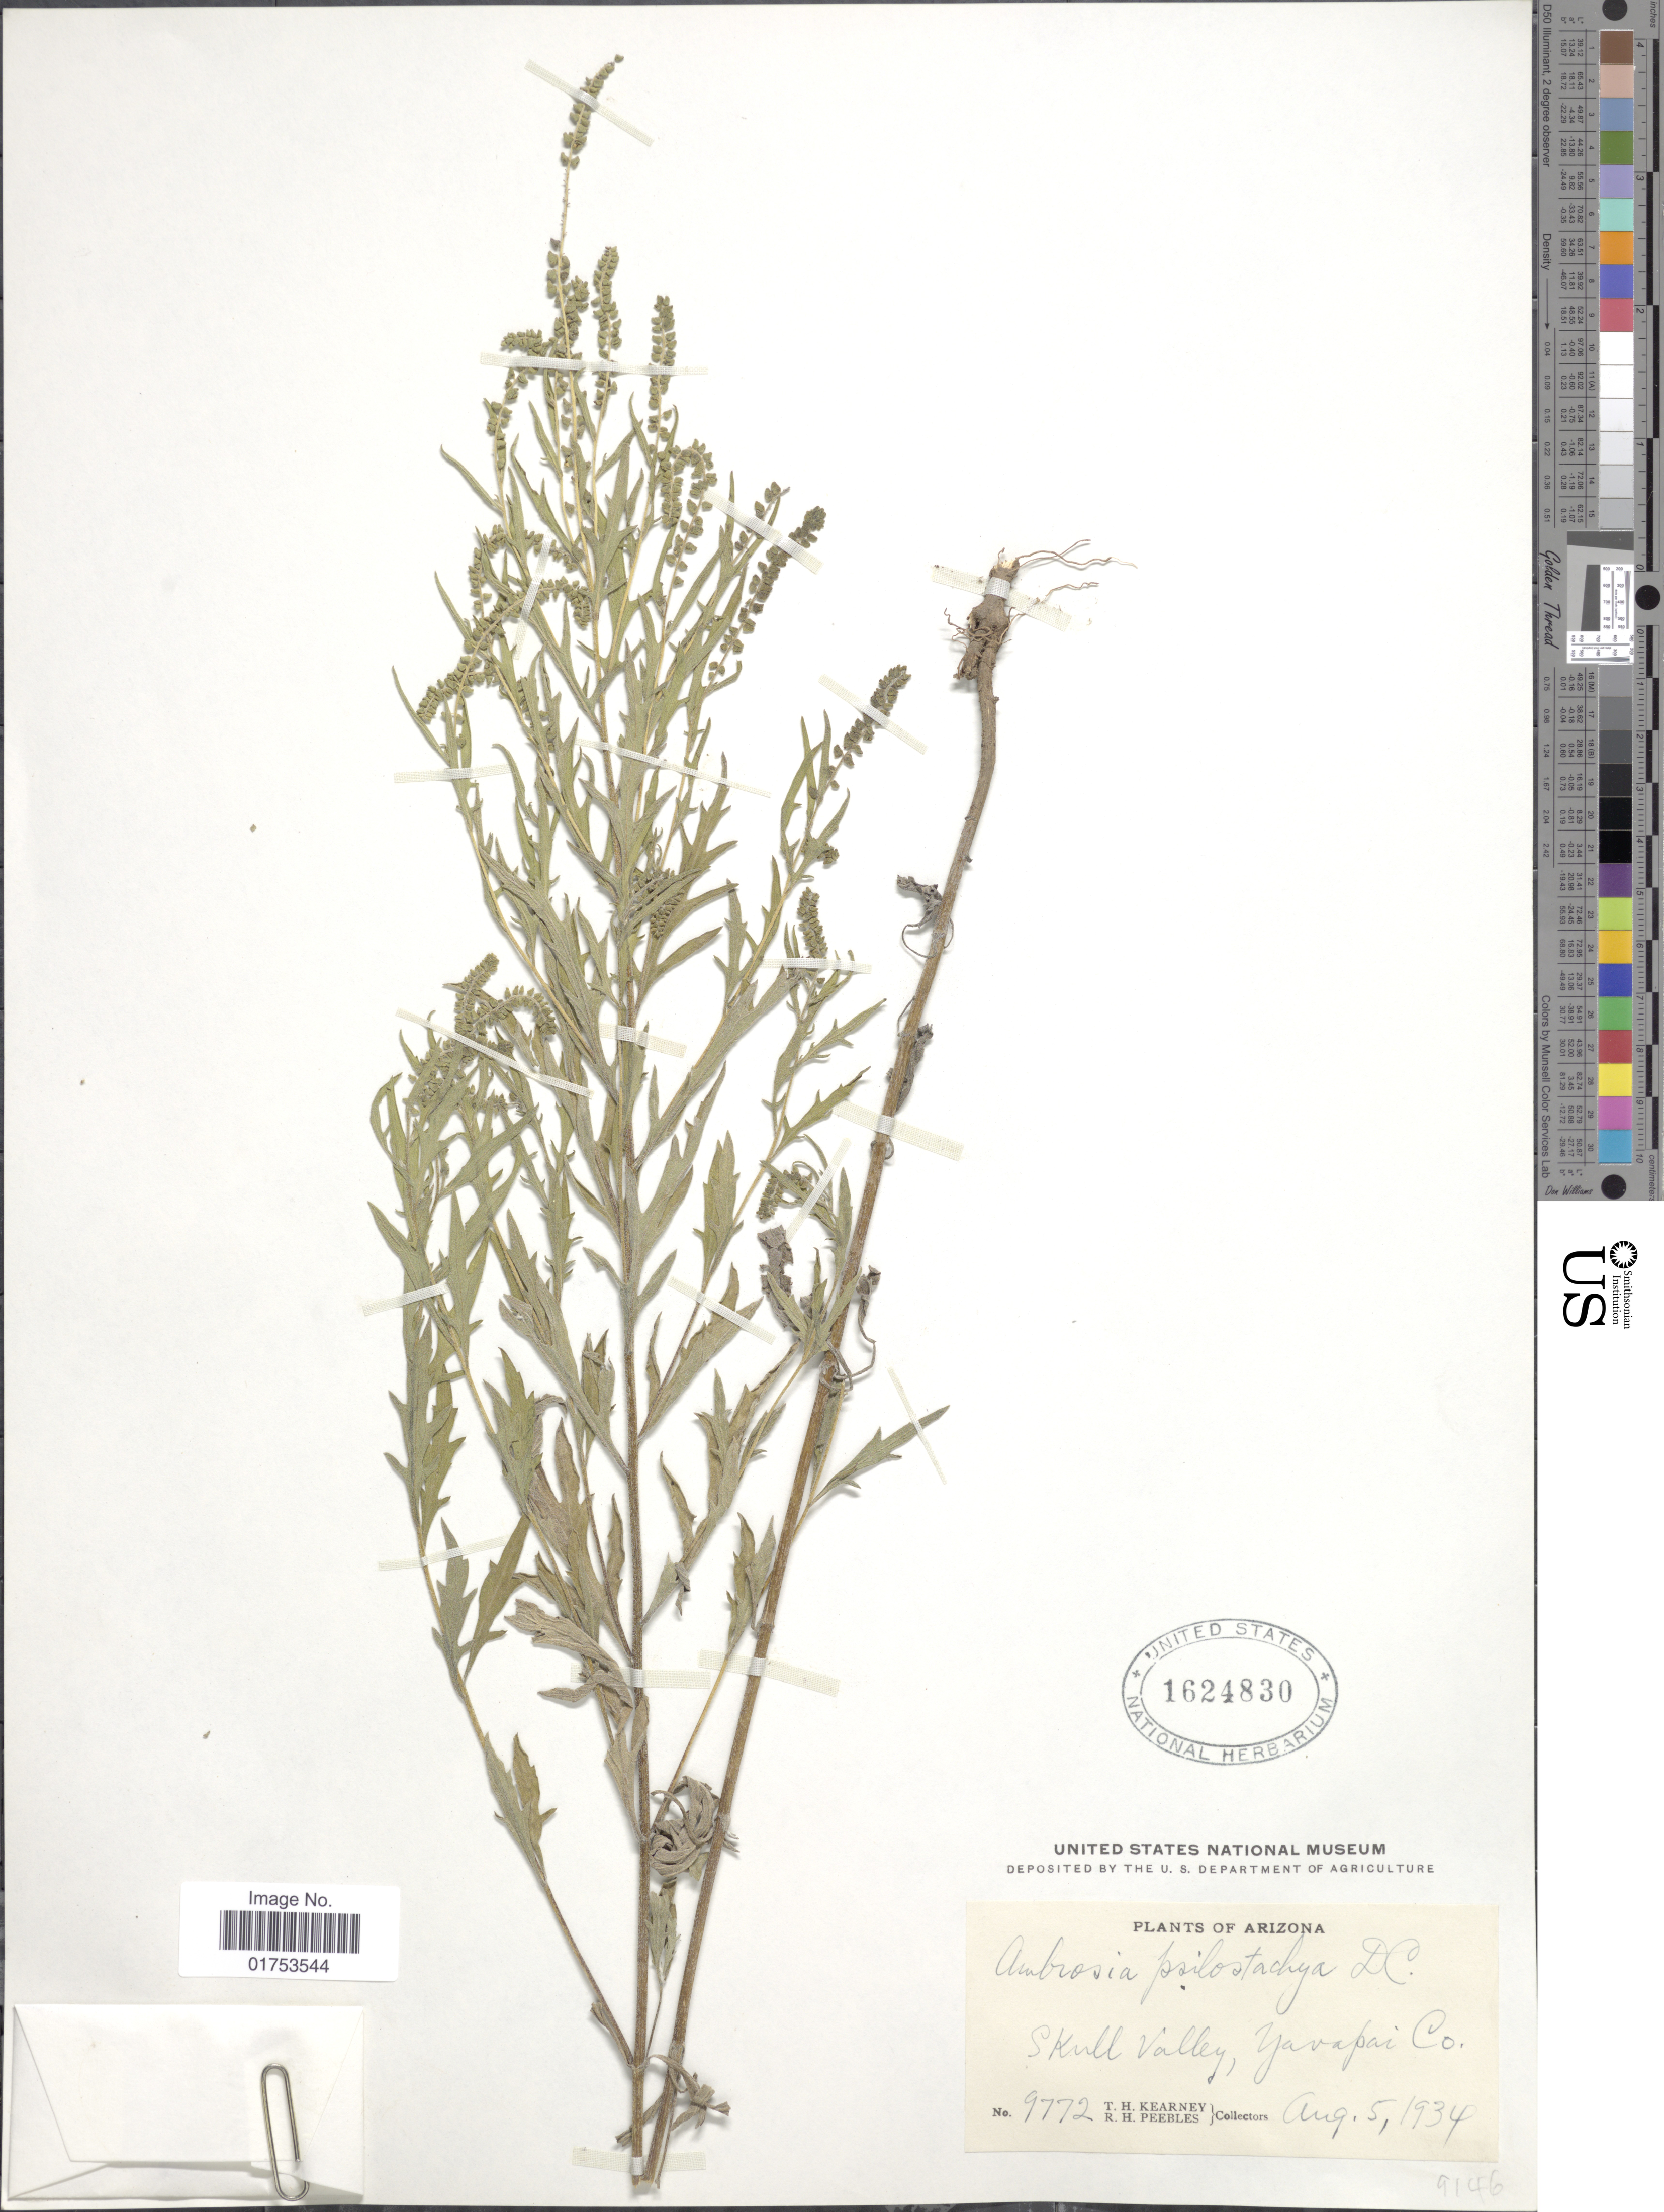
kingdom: Plantae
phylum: Tracheophyta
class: Magnoliopsida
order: Asterales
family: Asteraceae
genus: Ambrosia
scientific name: Ambrosia psilostachya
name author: DC.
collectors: T. H. Kearney & R. H. Peebles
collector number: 9772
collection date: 1934-08-05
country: United States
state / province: Arizona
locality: Skull Valley, Yavapai Co.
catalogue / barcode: US 1624830